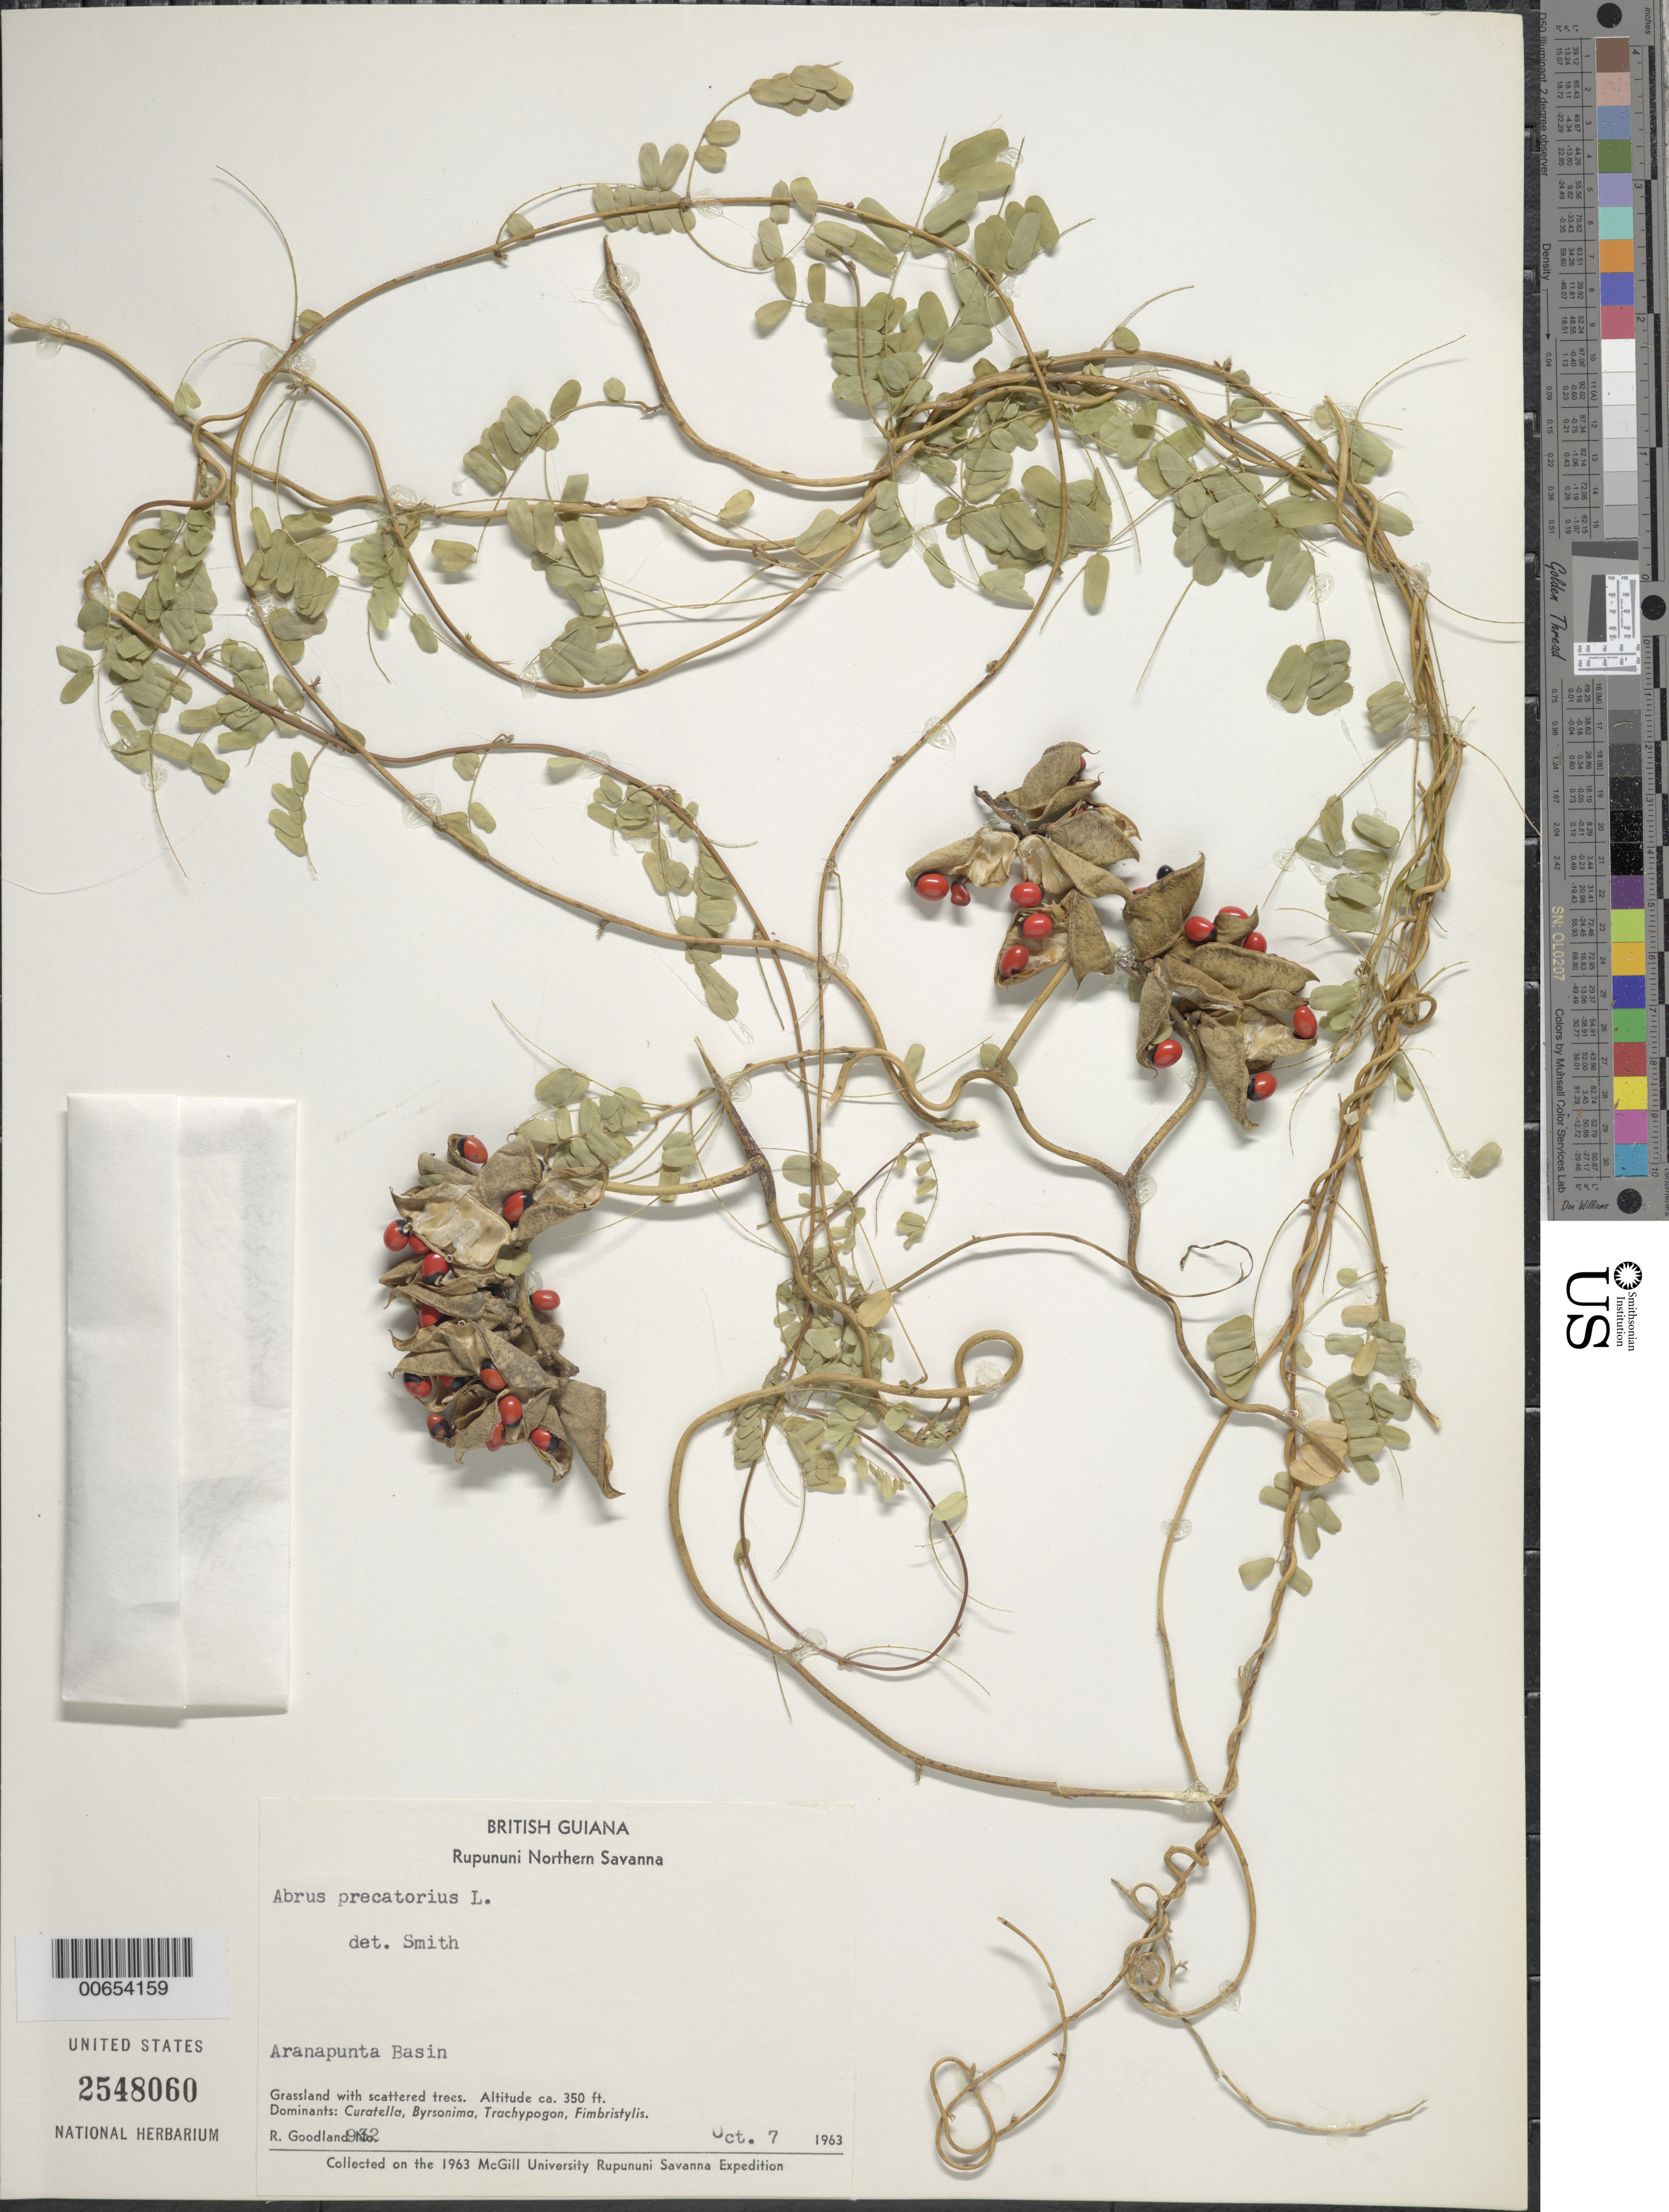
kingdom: Plantae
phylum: Tracheophyta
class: Magnoliopsida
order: Fabales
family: Fabaceae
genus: Abrus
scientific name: Abrus precatorius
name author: L.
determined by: Smith, --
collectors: R. Goodland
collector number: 932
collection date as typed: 7-Oct-63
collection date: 1963-10-07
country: Guyana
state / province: U. Takutu-U. Essequibo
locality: Rupununi Northern Savanna, Aranapunta Basin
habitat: Grassland with scattered trees. Dominants: Curatella, Byrsonima, Trachypogon, Fimbristylis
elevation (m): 107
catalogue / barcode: US 2548060